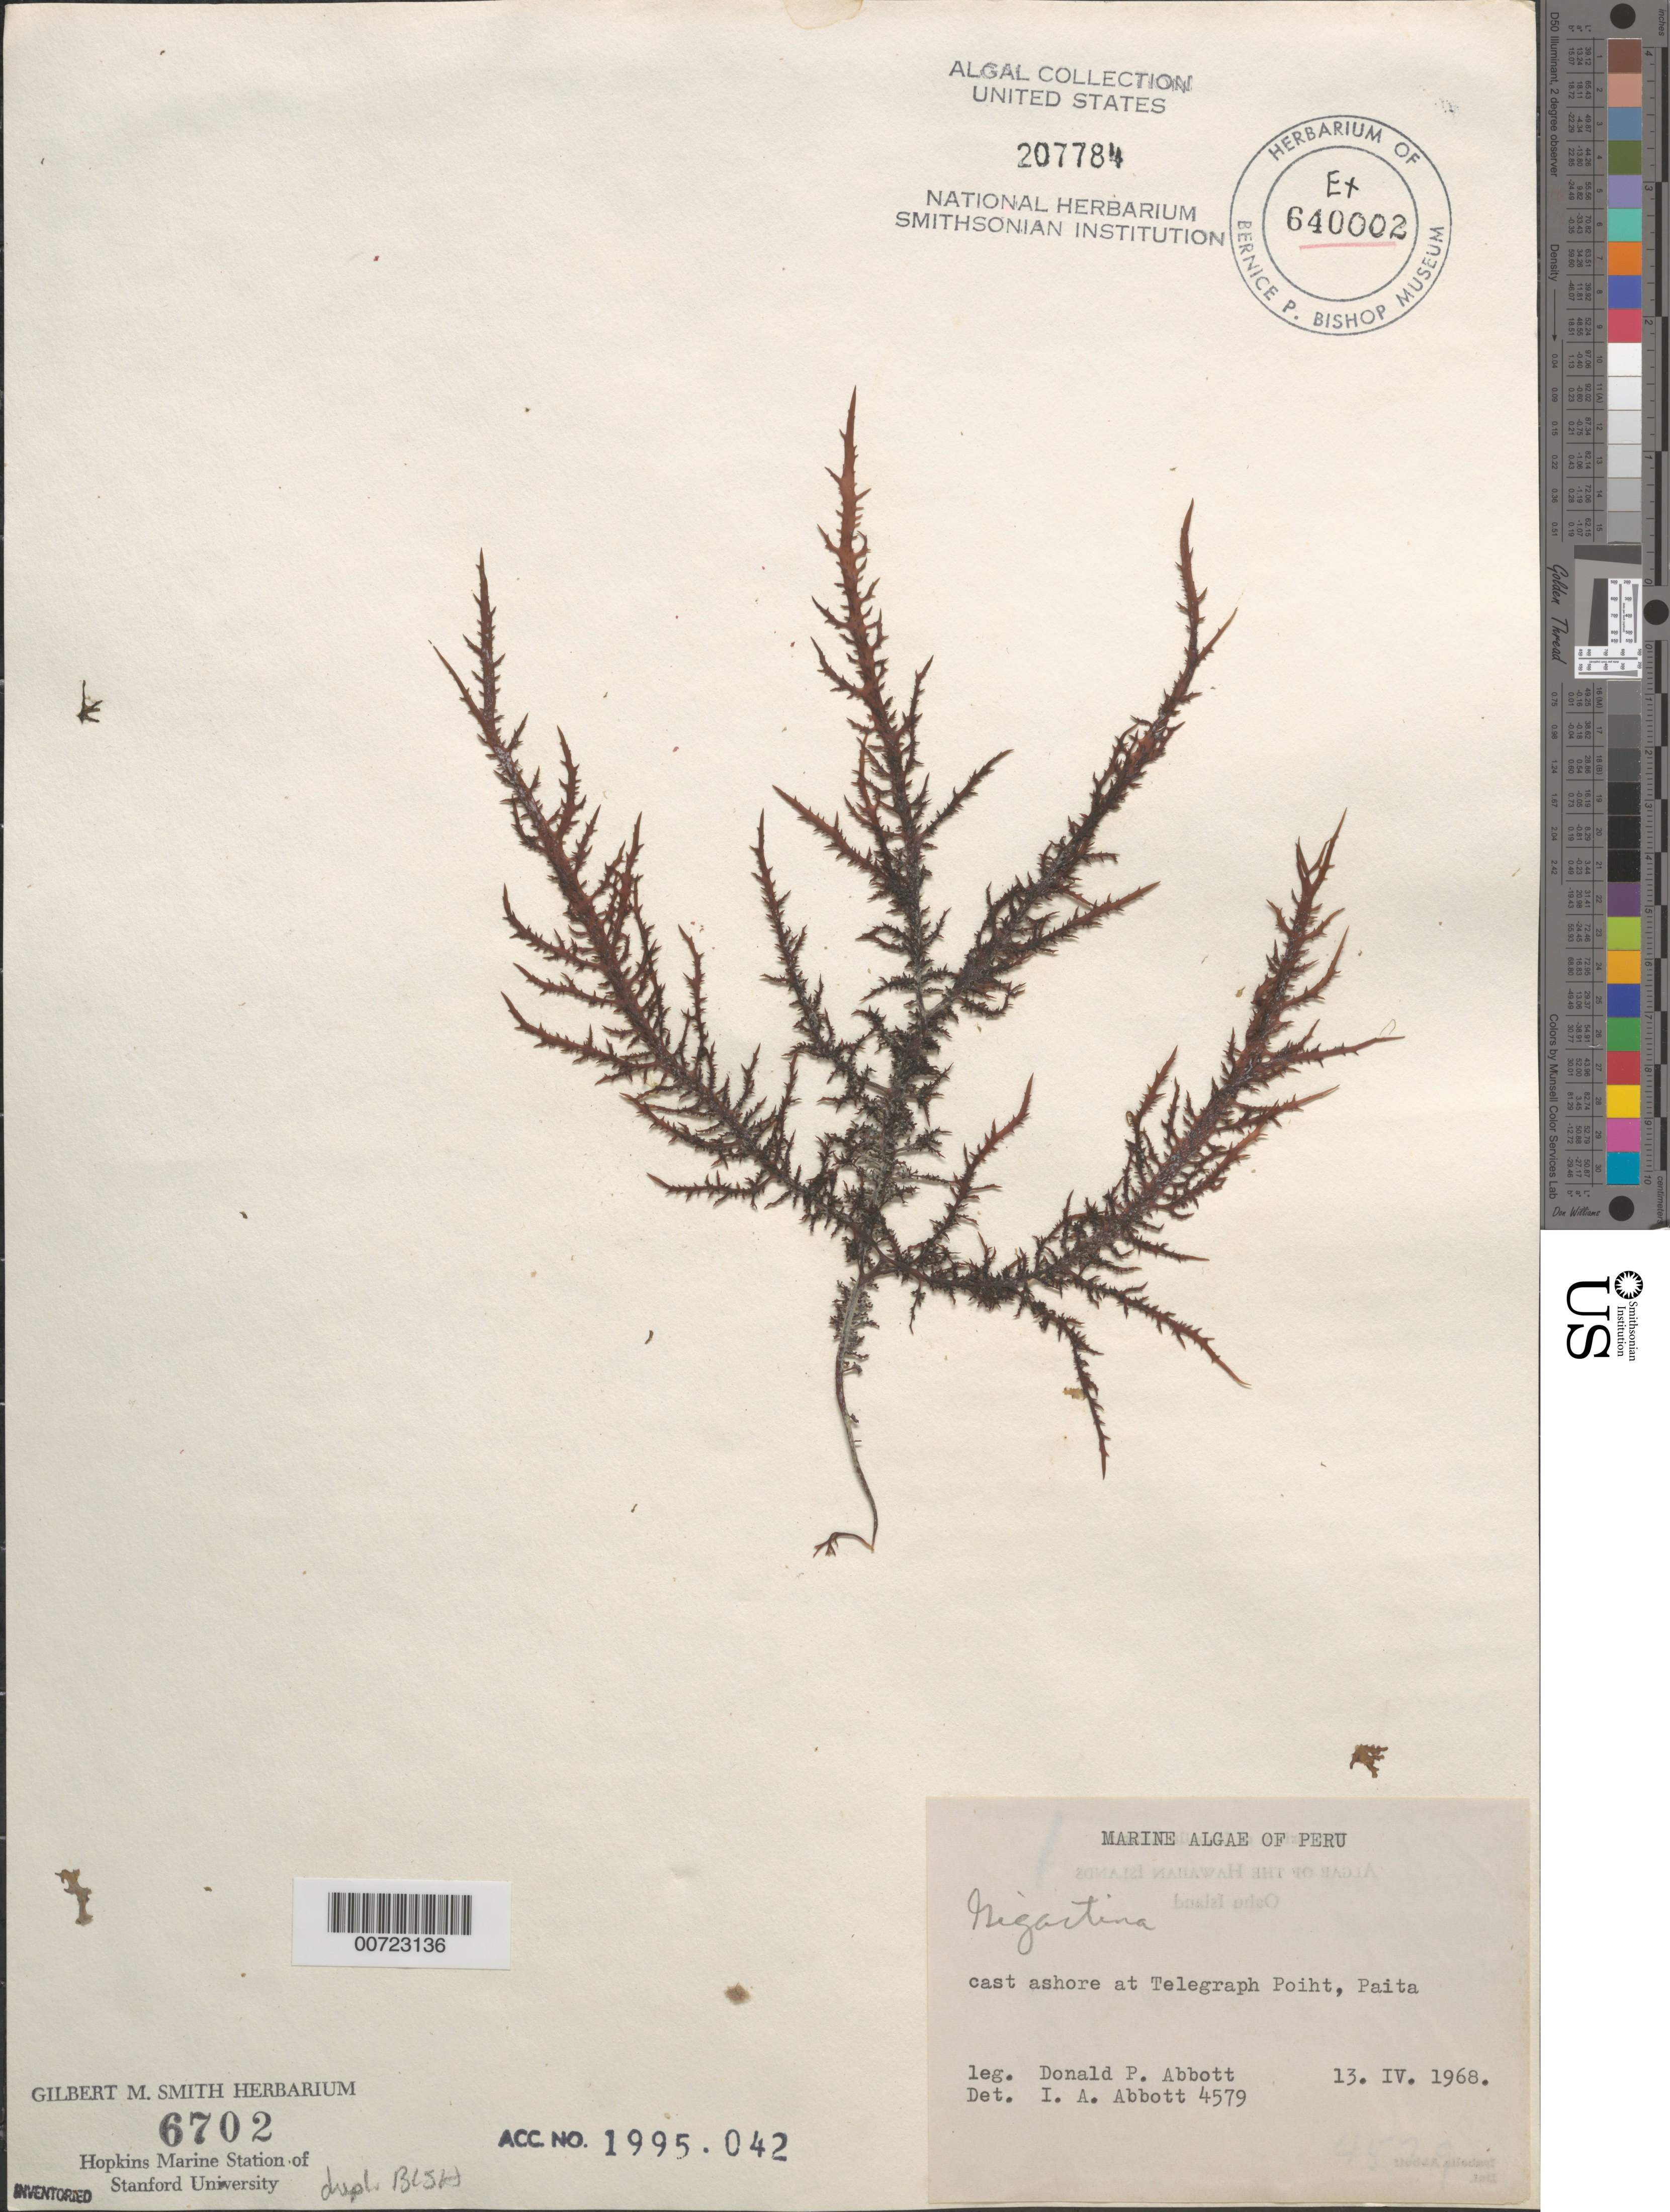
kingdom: Plantae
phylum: Rhodophyta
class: Florideophyceae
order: Gigartinales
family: Gigartinaceae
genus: Gigartina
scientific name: Gigartina sp.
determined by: Abbott, Isabella A.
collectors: D. P. Abbott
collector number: IAA 4579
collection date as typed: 13 Apr 1968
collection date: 1968-04-13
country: Peru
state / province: Piura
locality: Telegraph Point, Paita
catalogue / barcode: US 207784